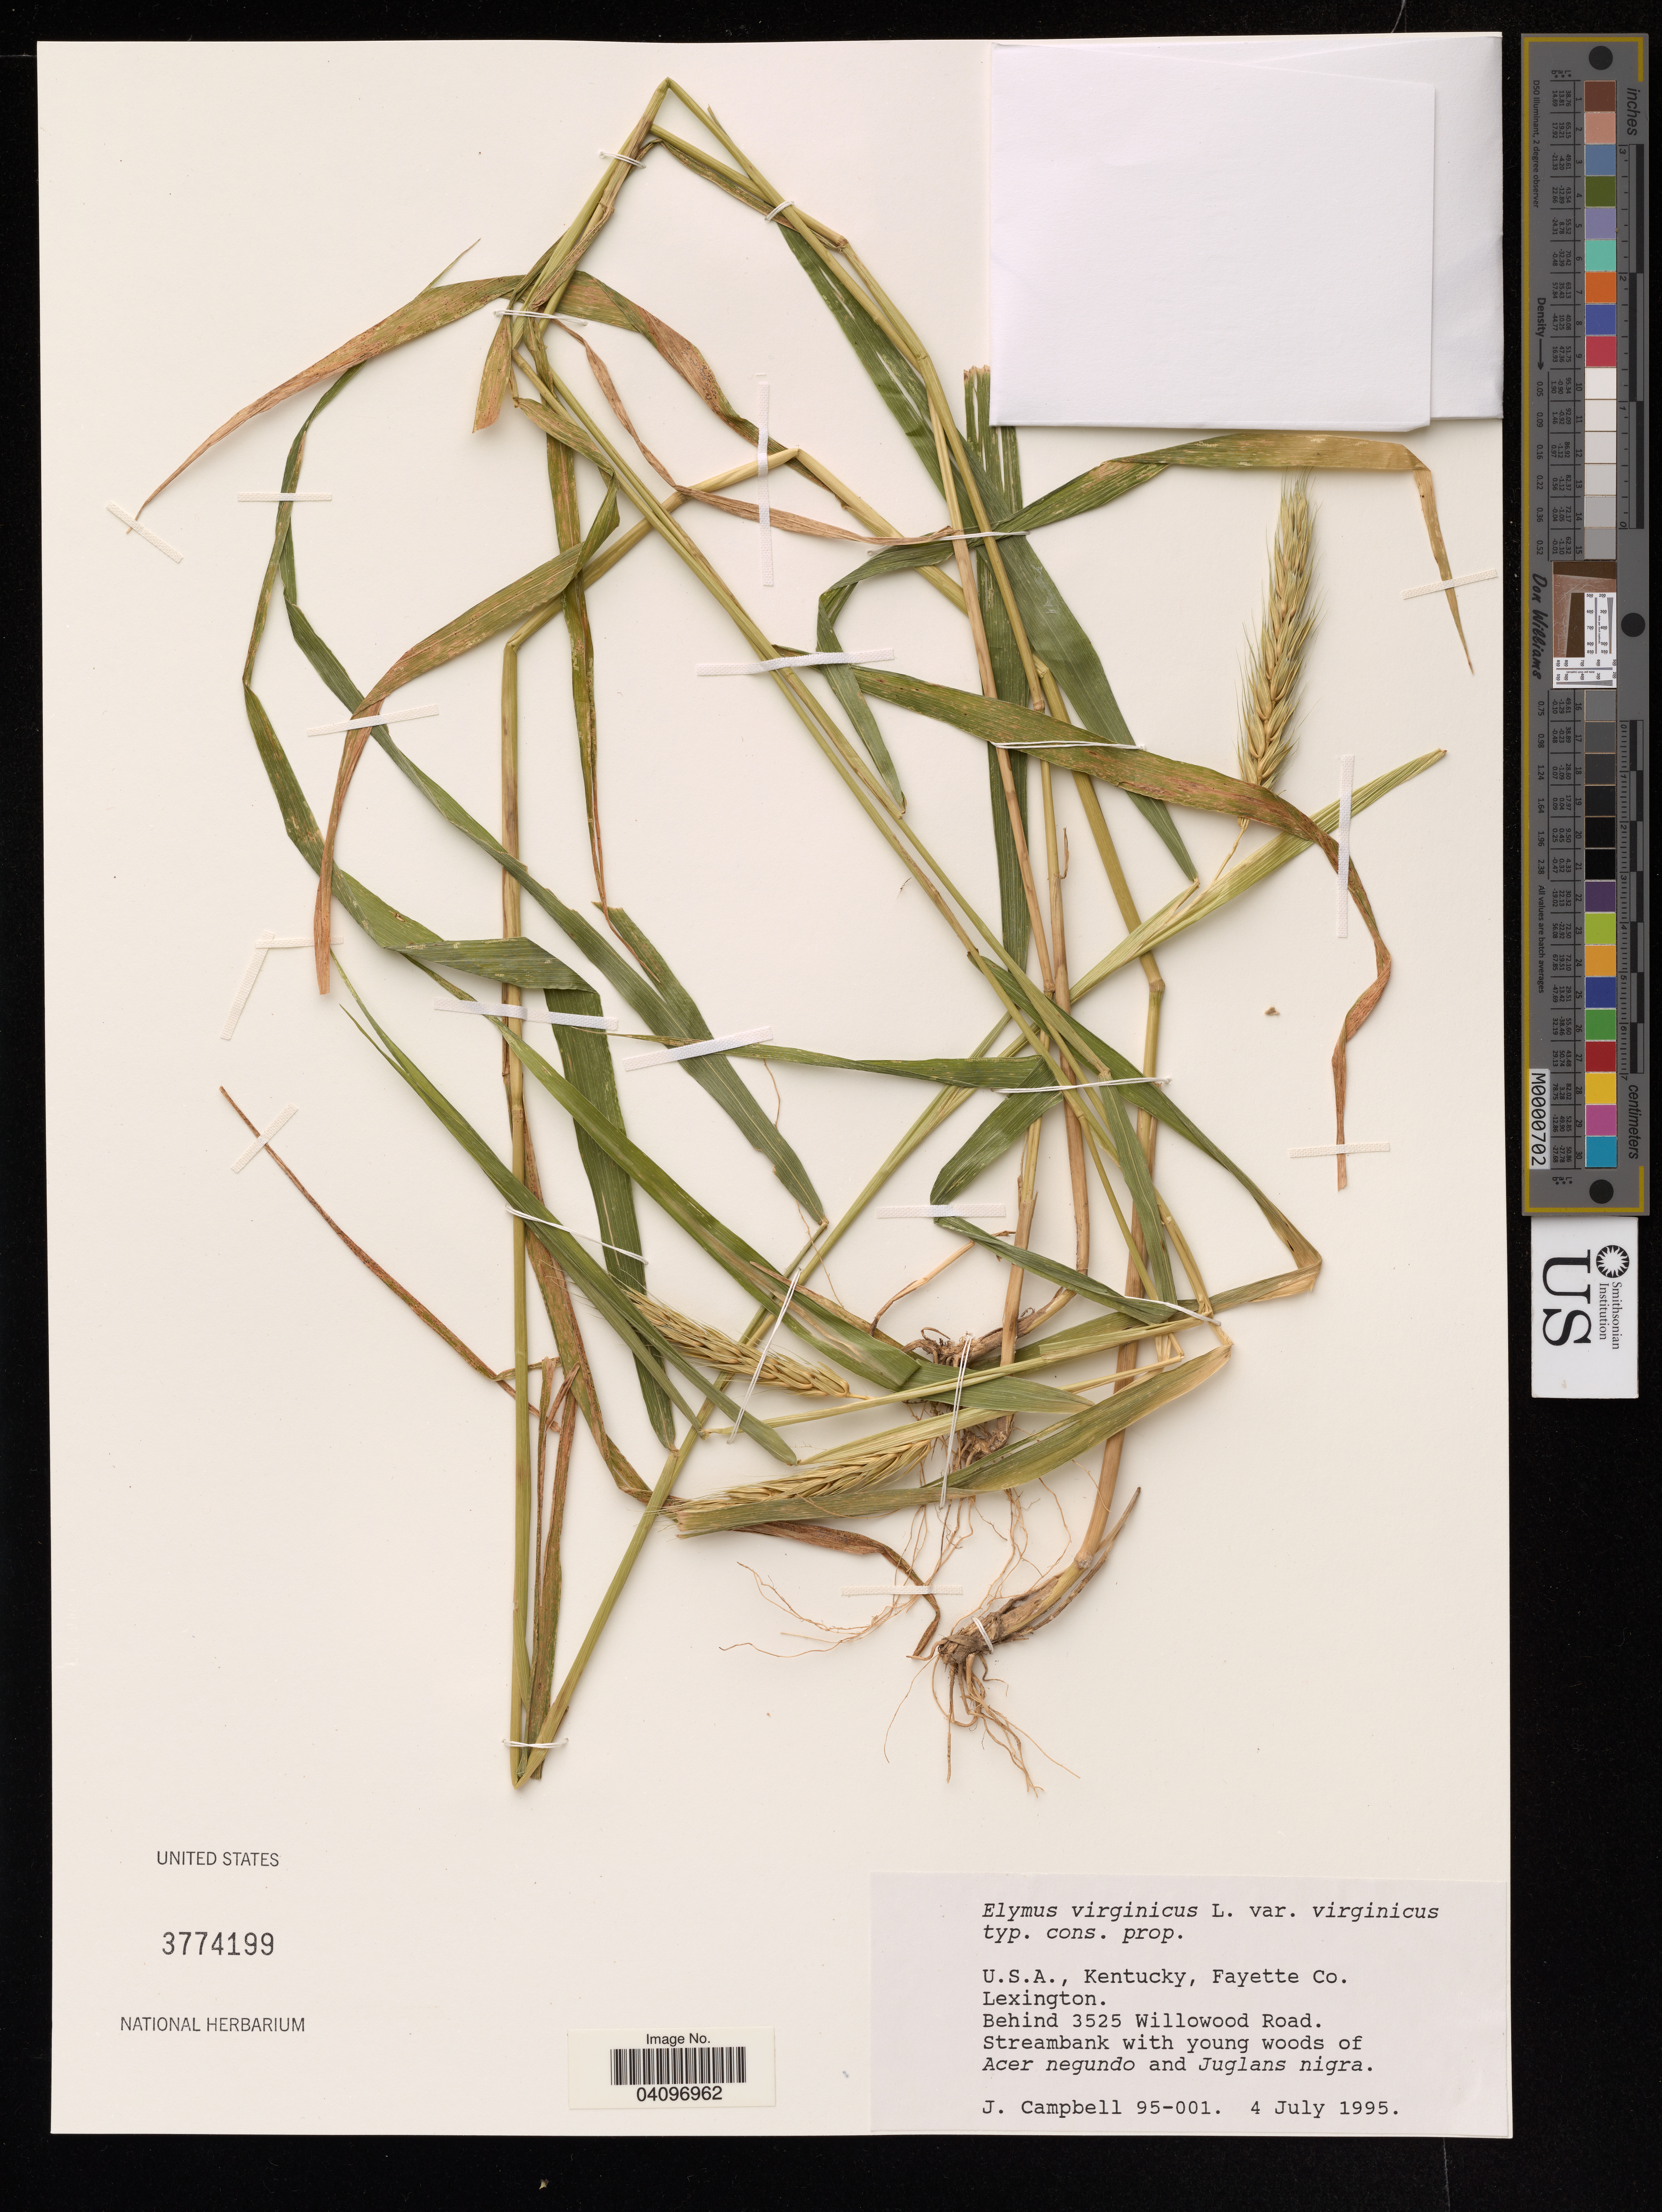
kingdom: Plantae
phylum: Tracheophyta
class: Liliopsida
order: Poales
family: Poaceae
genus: Elymus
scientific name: Elymus virginicus var. virginicus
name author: L.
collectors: J. Campbell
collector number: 95-001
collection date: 1995-07-04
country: United States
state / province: Kentucky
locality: Fayette Co. Lexington. Behind 3525 Willowood Road.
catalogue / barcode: US 3774199